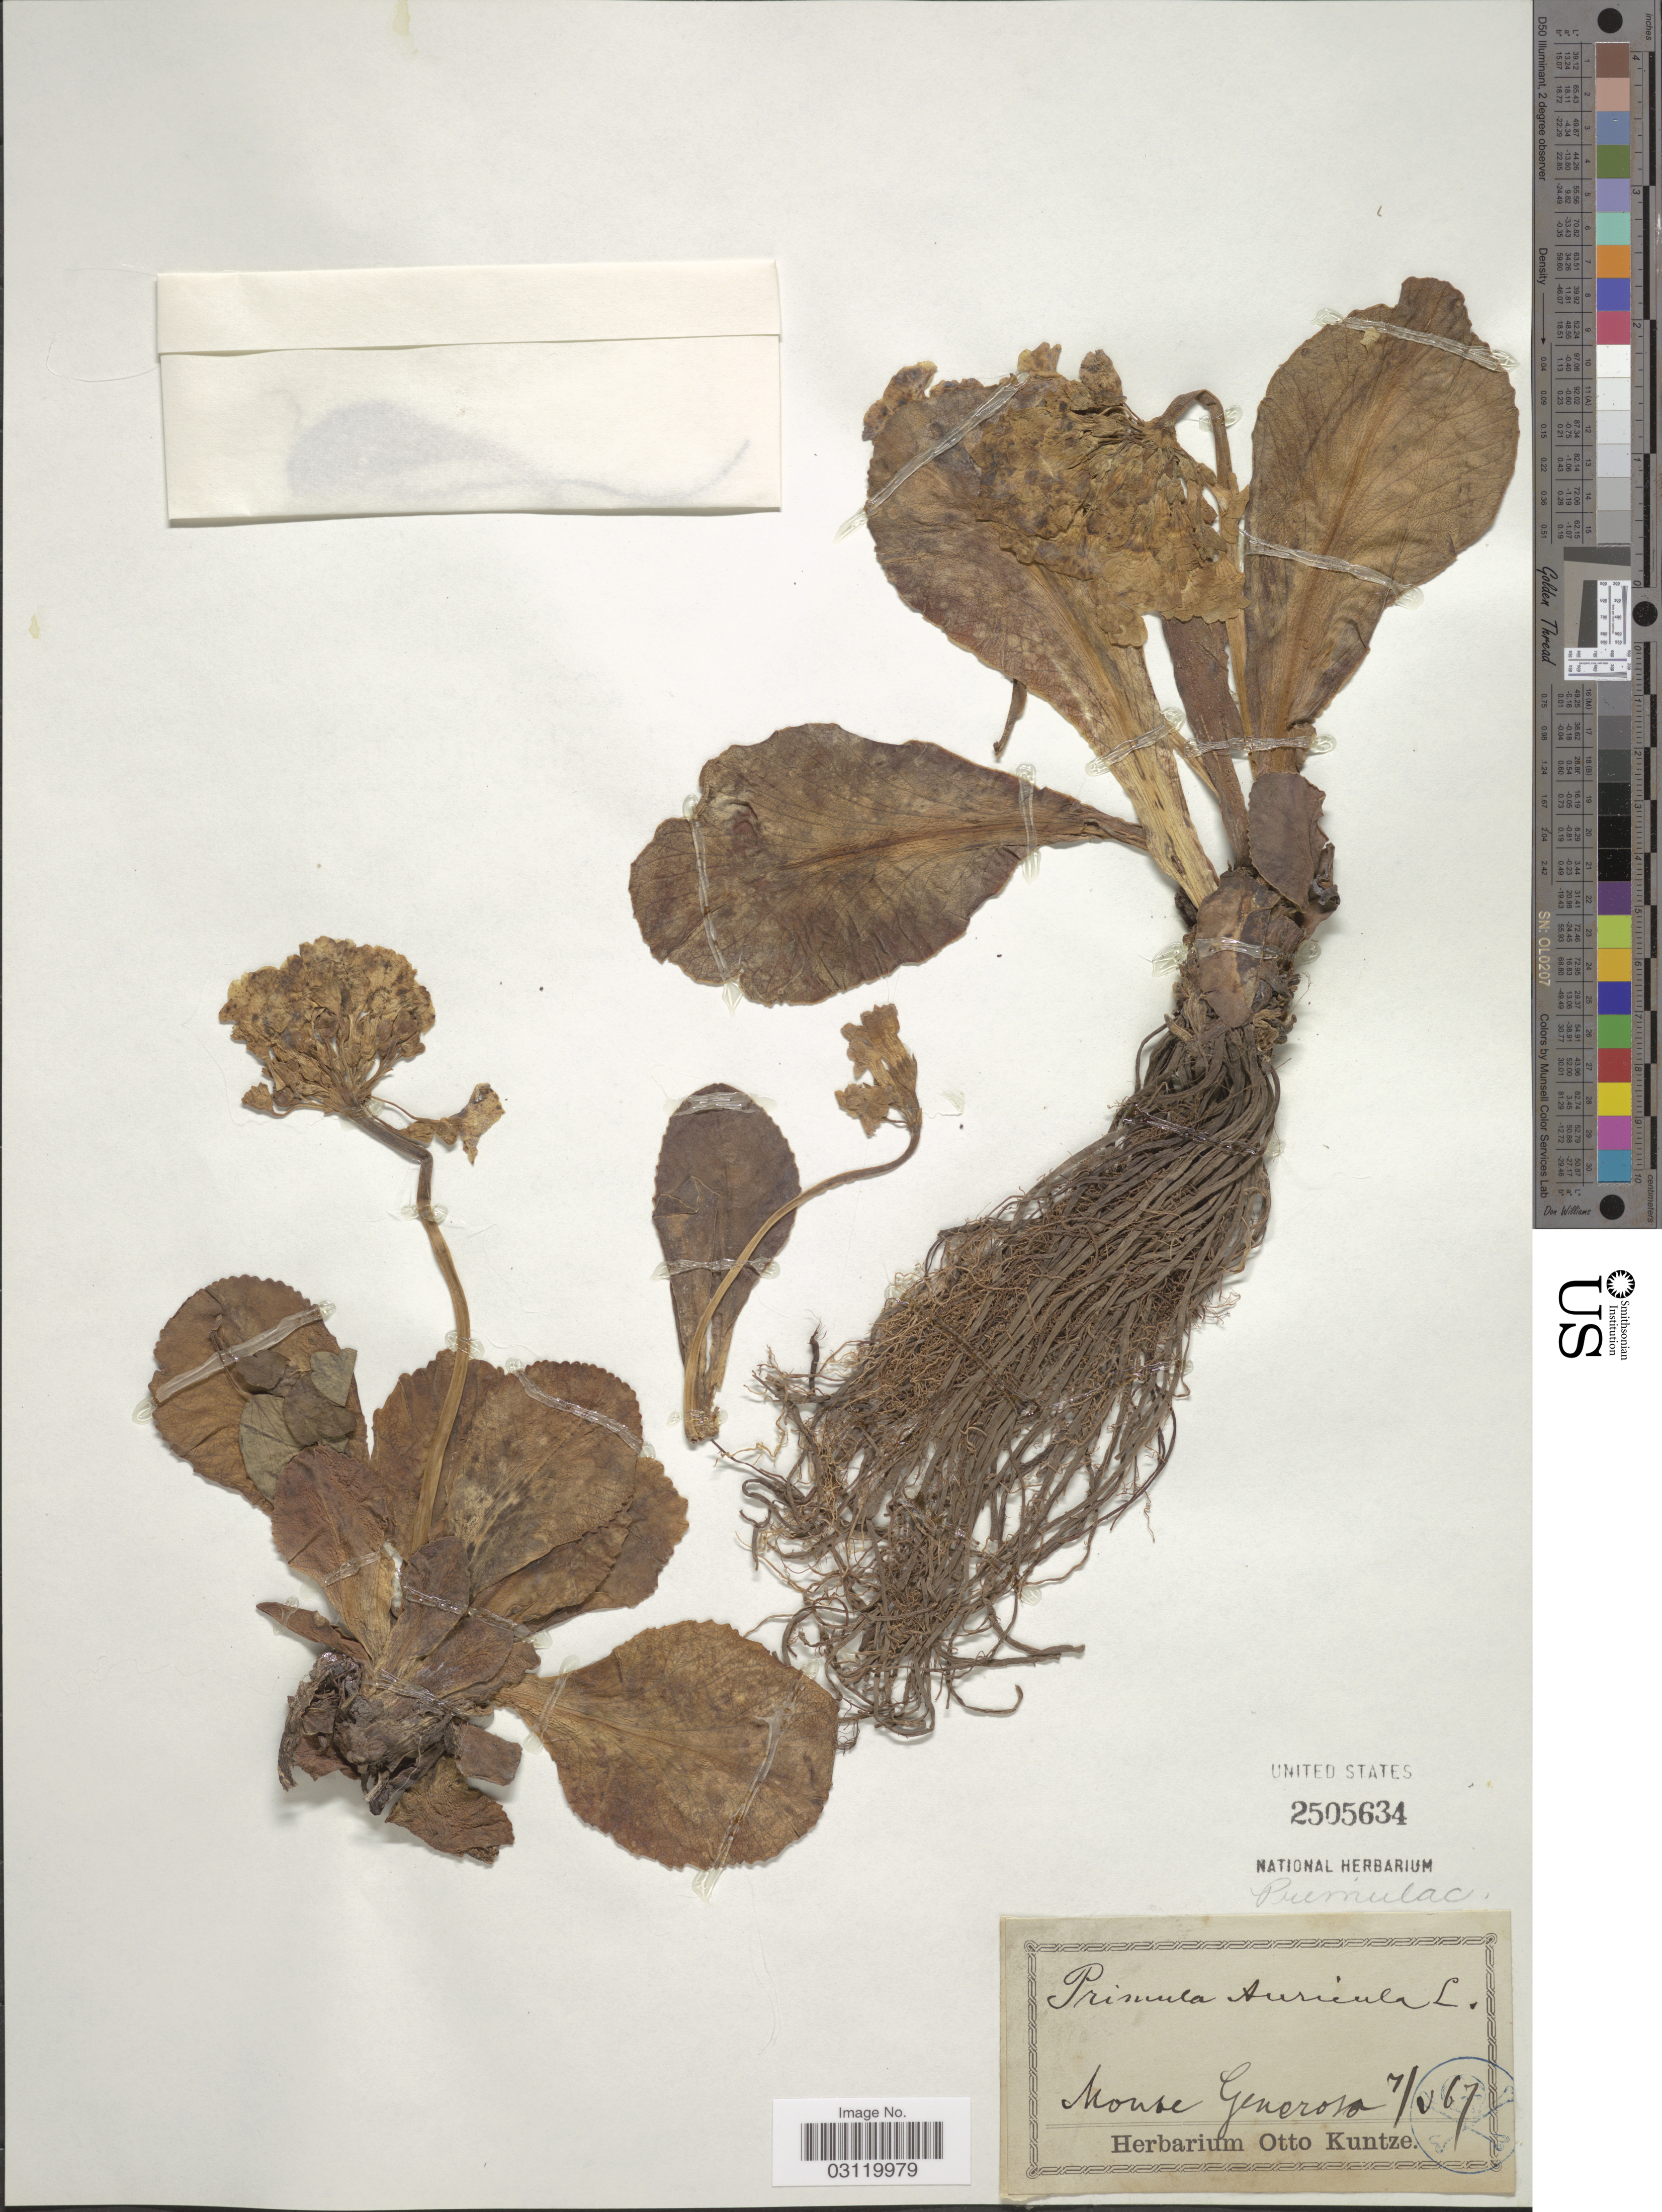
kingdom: Plantae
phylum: Tracheophyta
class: Magnoliopsida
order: Ericales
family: Primulaceae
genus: Primula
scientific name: Primula auricula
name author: L.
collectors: ex herb. Otto Kuntze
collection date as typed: Transcribed d/m/y: 7/5/67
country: Switzerland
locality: Monte Generoso.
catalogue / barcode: US 2505634